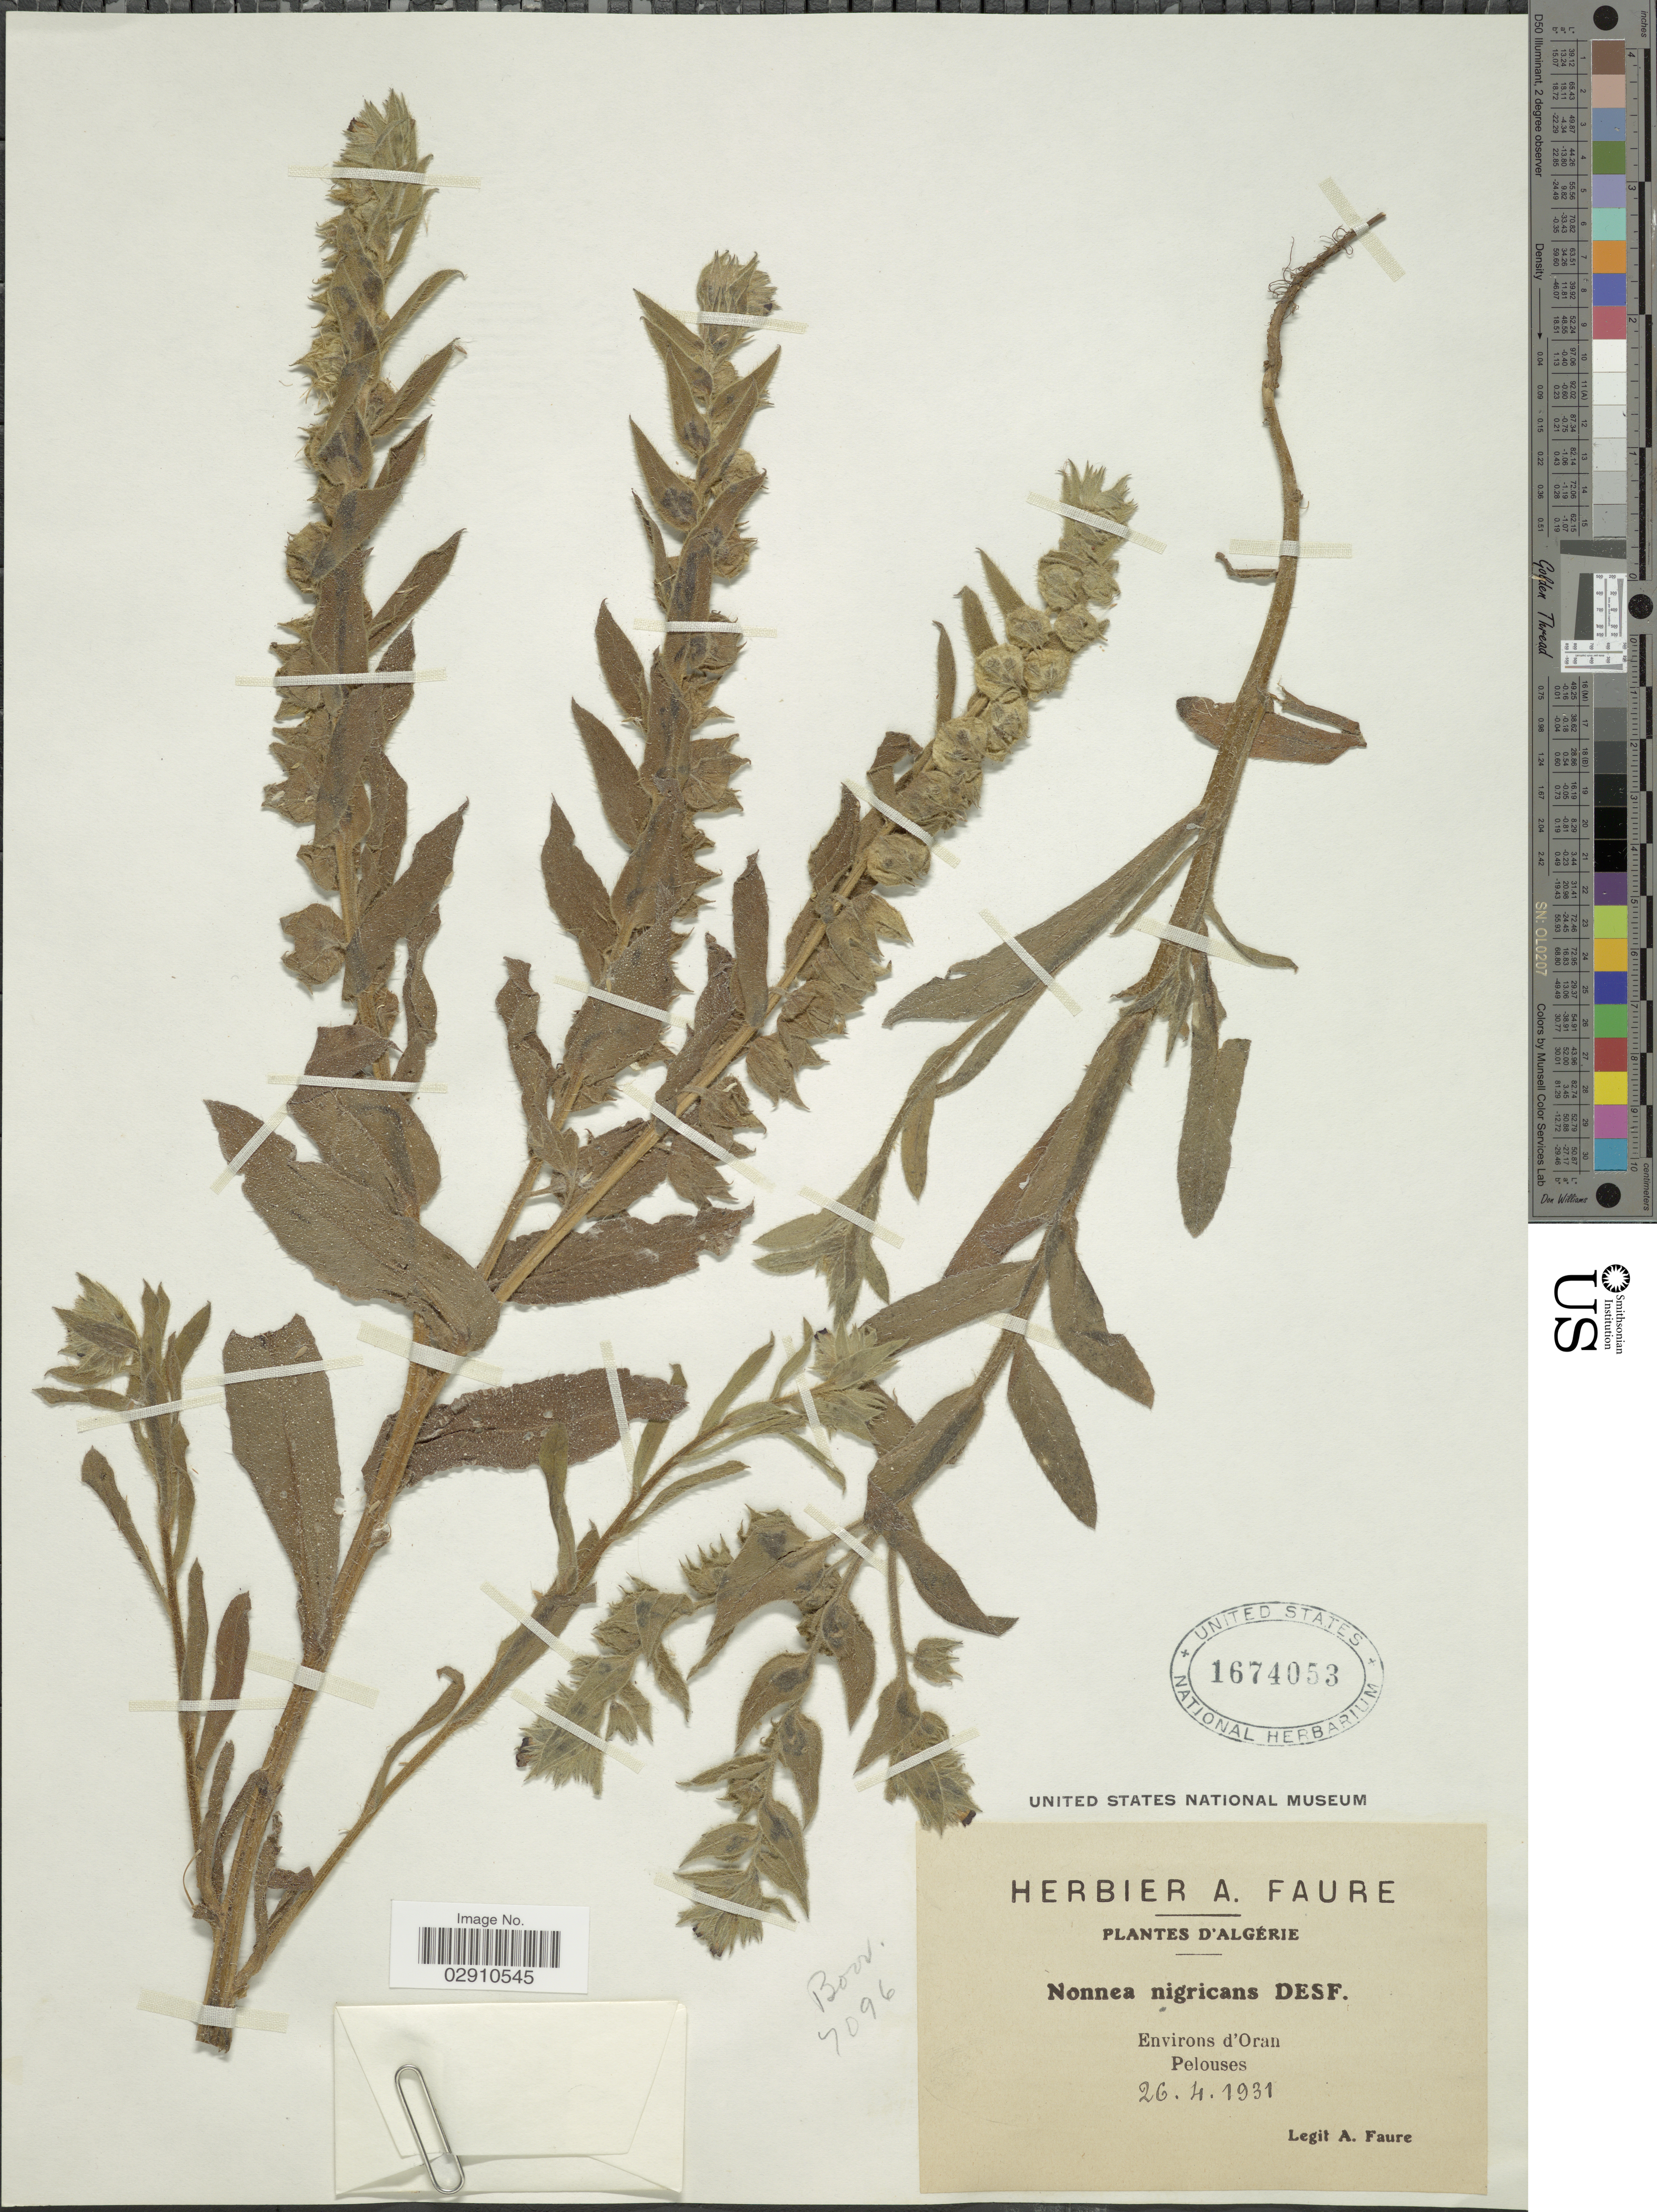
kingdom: Plantae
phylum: Tracheophyta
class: Magnoliopsida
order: Boraginales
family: Boraginaceae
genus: Nonea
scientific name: Nonea nigricans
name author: DC.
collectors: A. Faure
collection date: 1931-04-26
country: Algeria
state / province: Oran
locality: Environs d'Oran. Pelouses.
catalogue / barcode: US 1674053